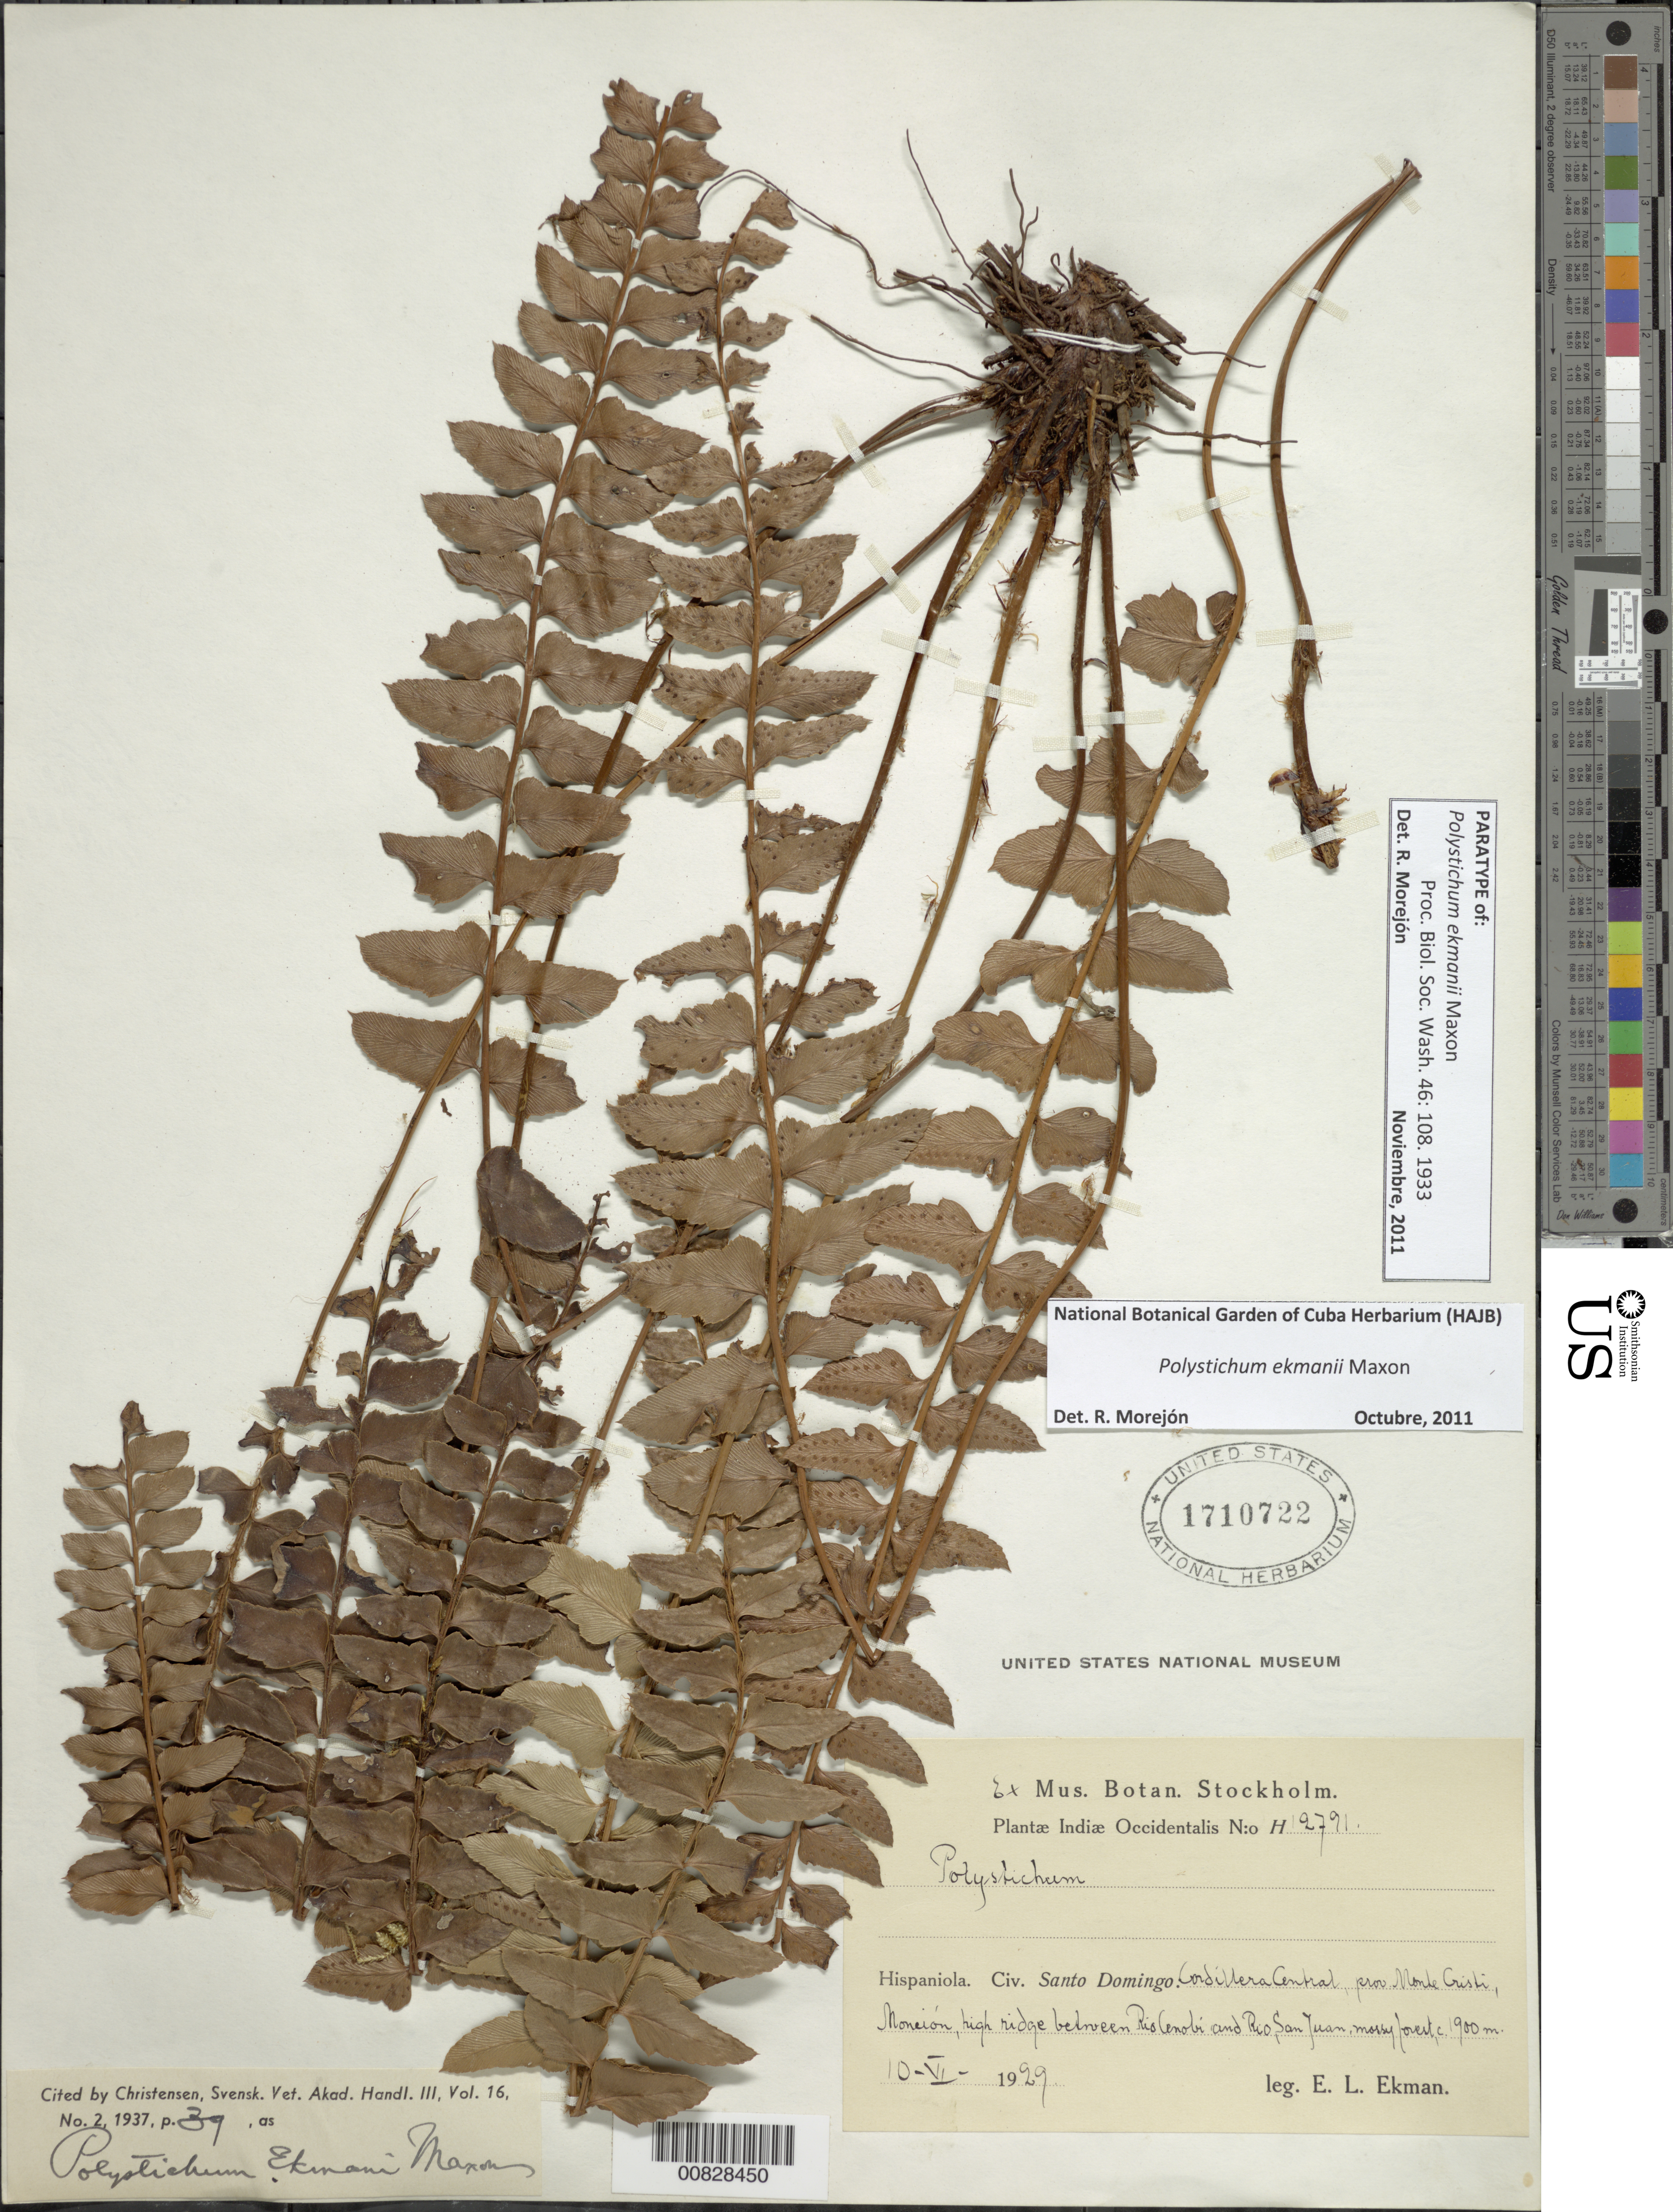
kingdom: Plantae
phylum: Tracheophyta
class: Polypodiopsida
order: Polypodiales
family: Dryopteridaceae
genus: Polystichum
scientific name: Polystichum ekmanii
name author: Maxon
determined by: Christensen, C. F. A.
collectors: E. L. Ekman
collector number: H 12791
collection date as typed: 10 Jun 1929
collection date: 1929-06-10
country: Dominican Republic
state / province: Monte Cristi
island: Hispaniola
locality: Cordillera Central, Monción, between Río Cenobí and Río San Juan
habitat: Mossy forest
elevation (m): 1900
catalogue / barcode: US 1710722